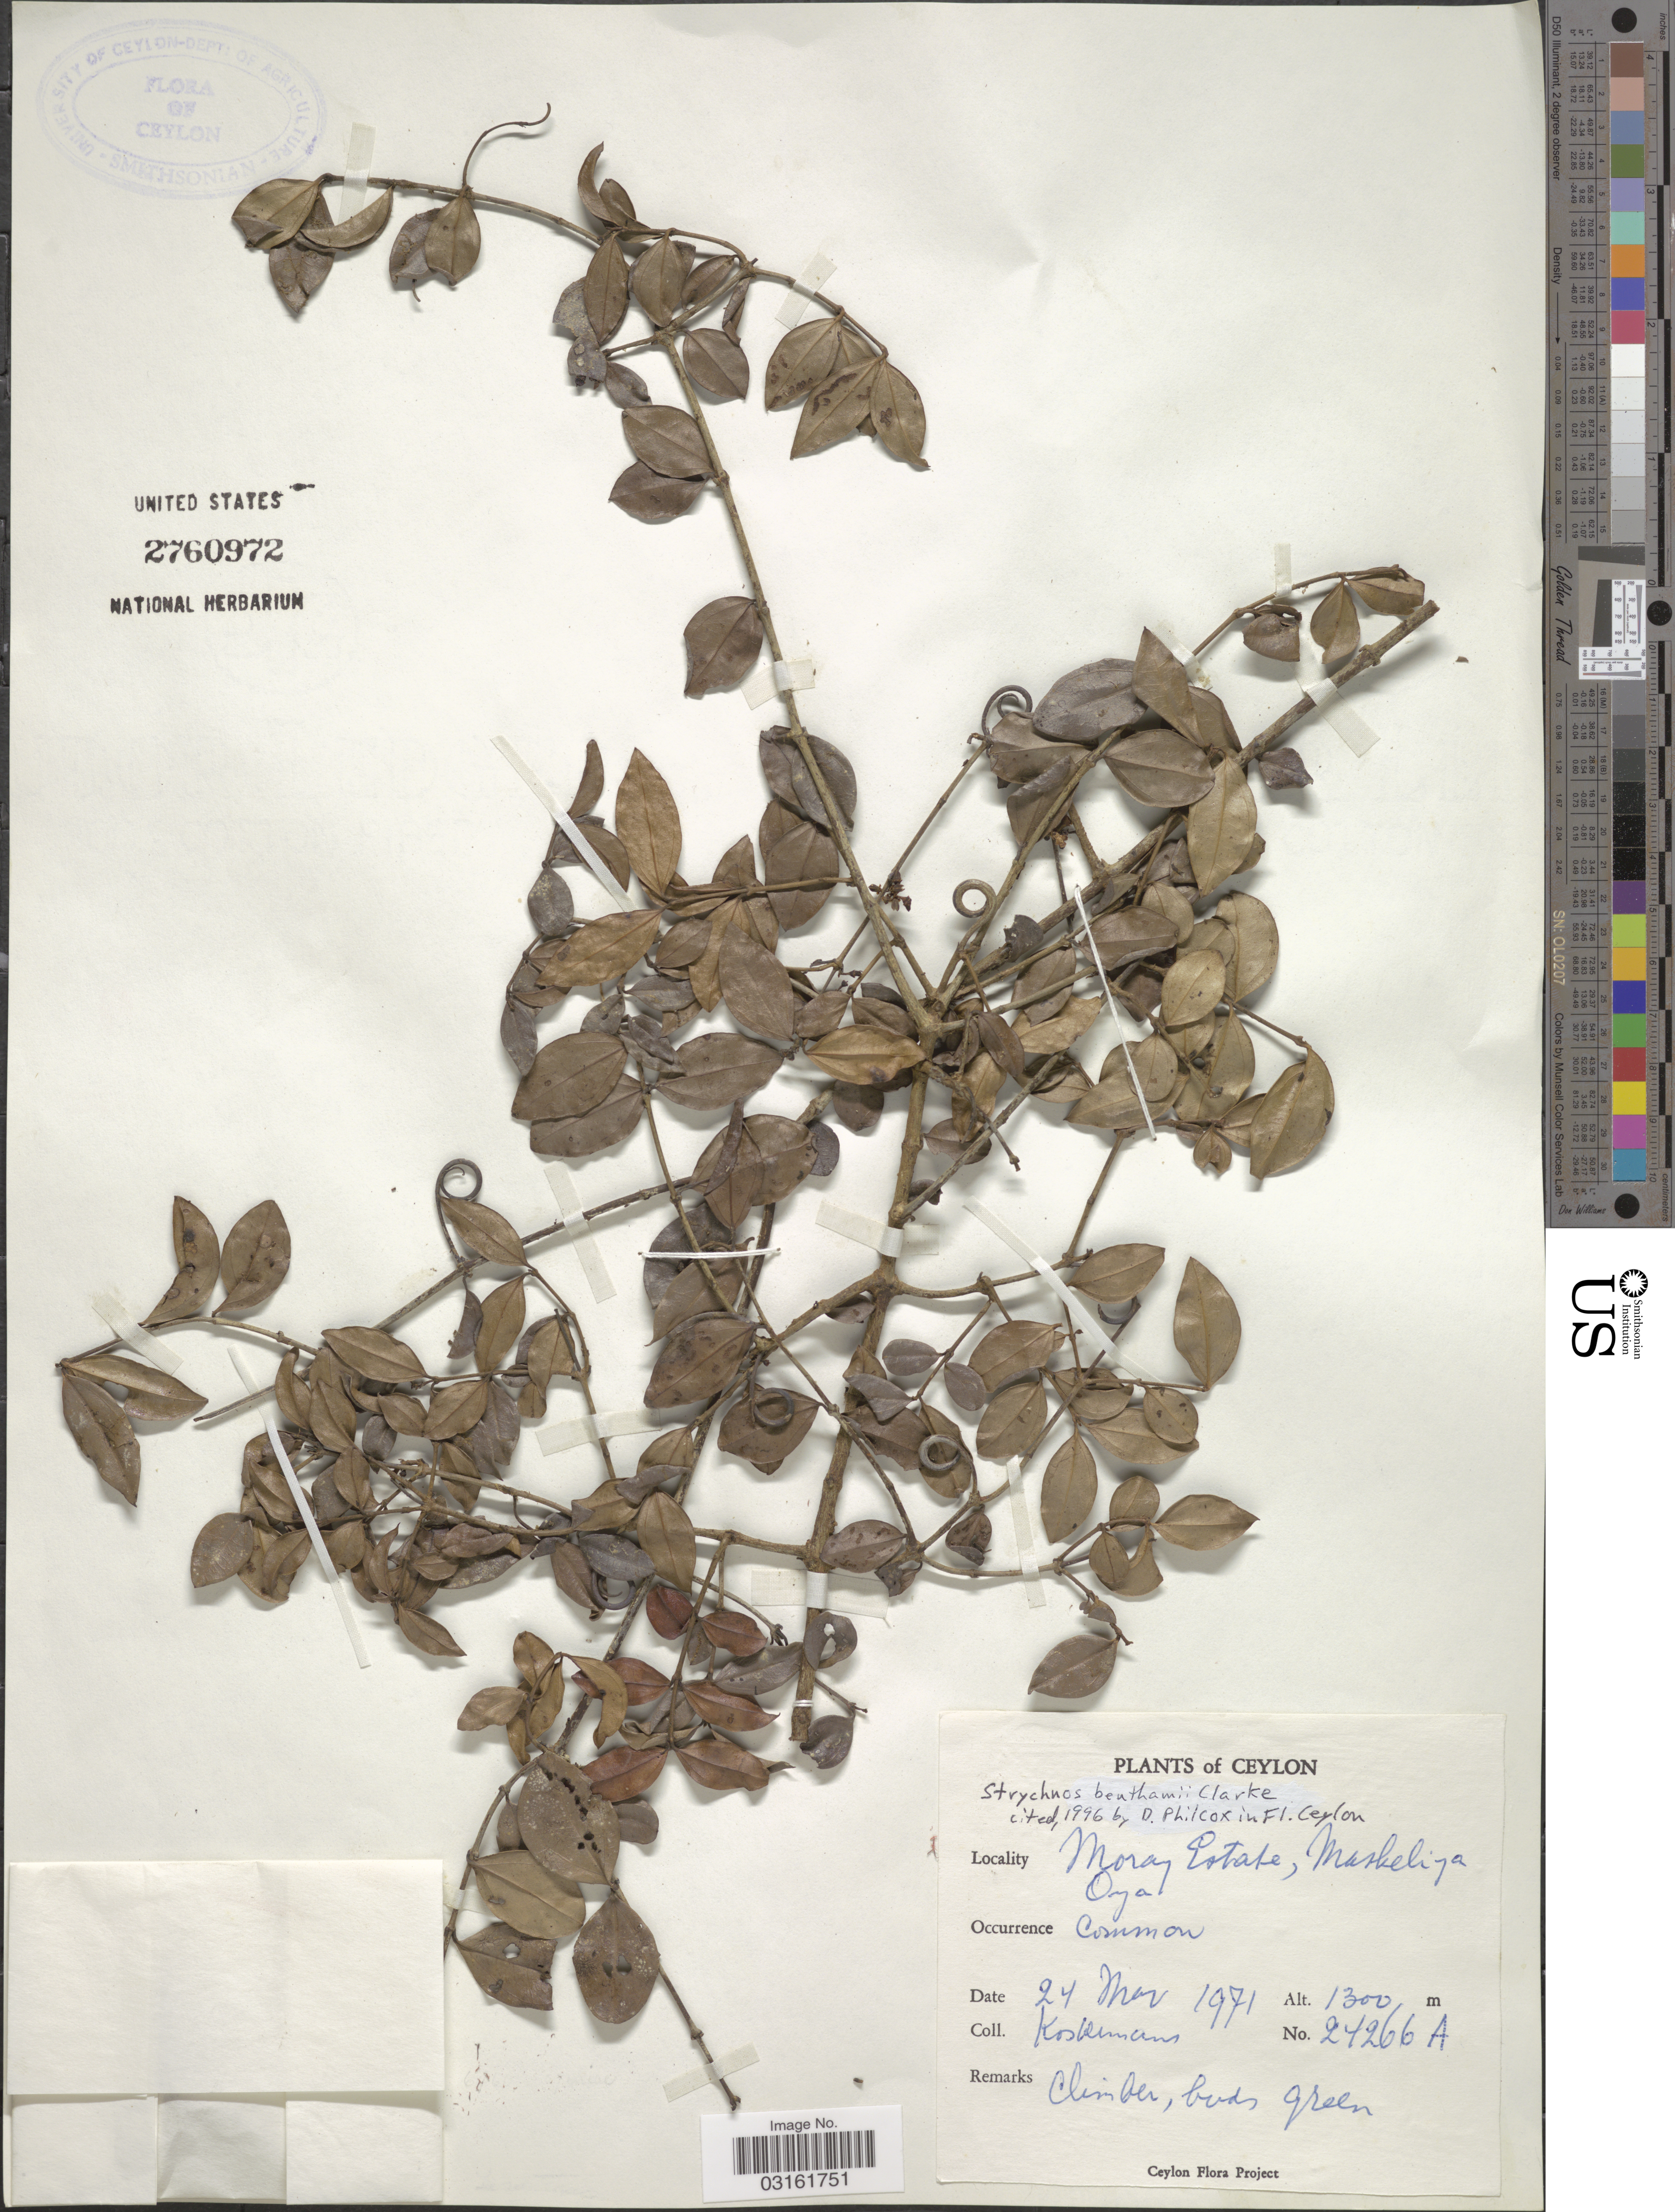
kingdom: Plantae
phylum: Tracheophyta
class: Magnoliopsida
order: Gentianales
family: Loganiaceae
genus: Strychnos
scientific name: Strychnos benthami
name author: C.B. Clarke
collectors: Kostermans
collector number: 24266 A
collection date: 1971-11-24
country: Sri Lanka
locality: Ceylon. Moray Estate, Maskeliya Oya.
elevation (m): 1300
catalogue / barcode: US 2760972